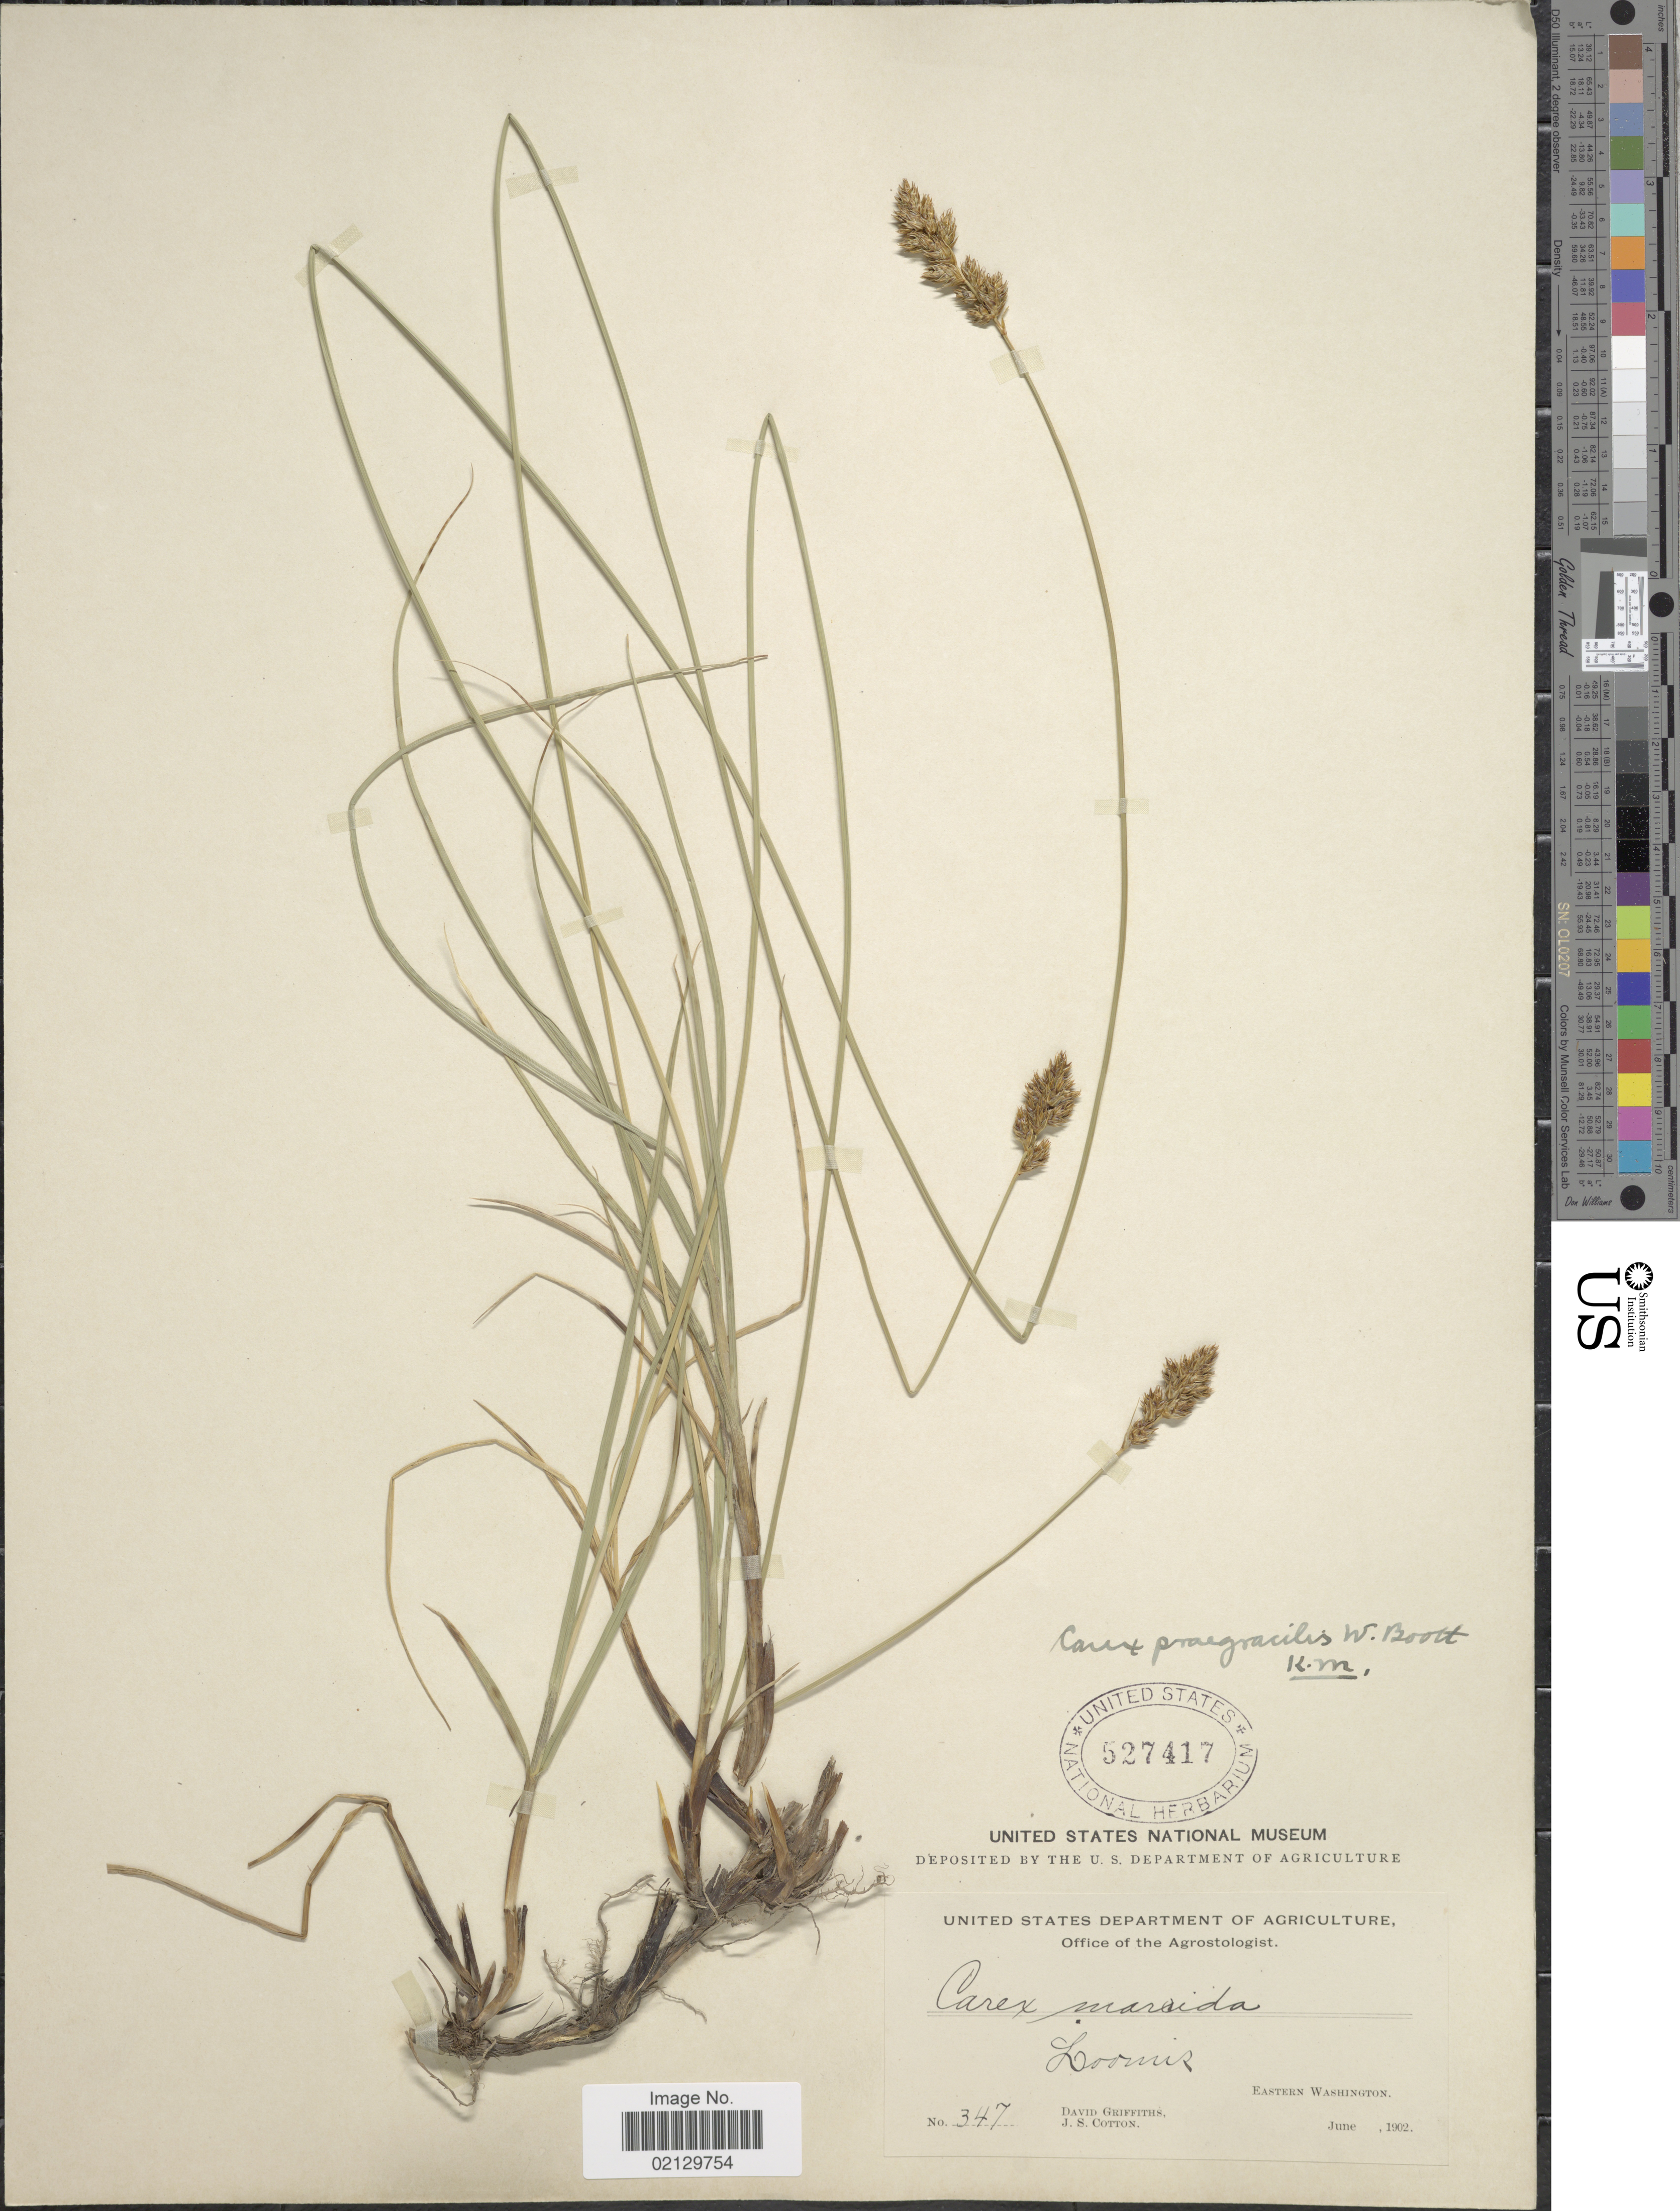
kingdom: Plantae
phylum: Tracheophyta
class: Liliopsida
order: Poales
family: Cyperaceae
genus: Carex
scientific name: Carex praegracilis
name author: W. Boott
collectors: D. Griffiths & J. S. Cotton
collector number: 347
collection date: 1902-06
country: United States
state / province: Washington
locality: Loomis, Eastern Washington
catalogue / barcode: US 527417